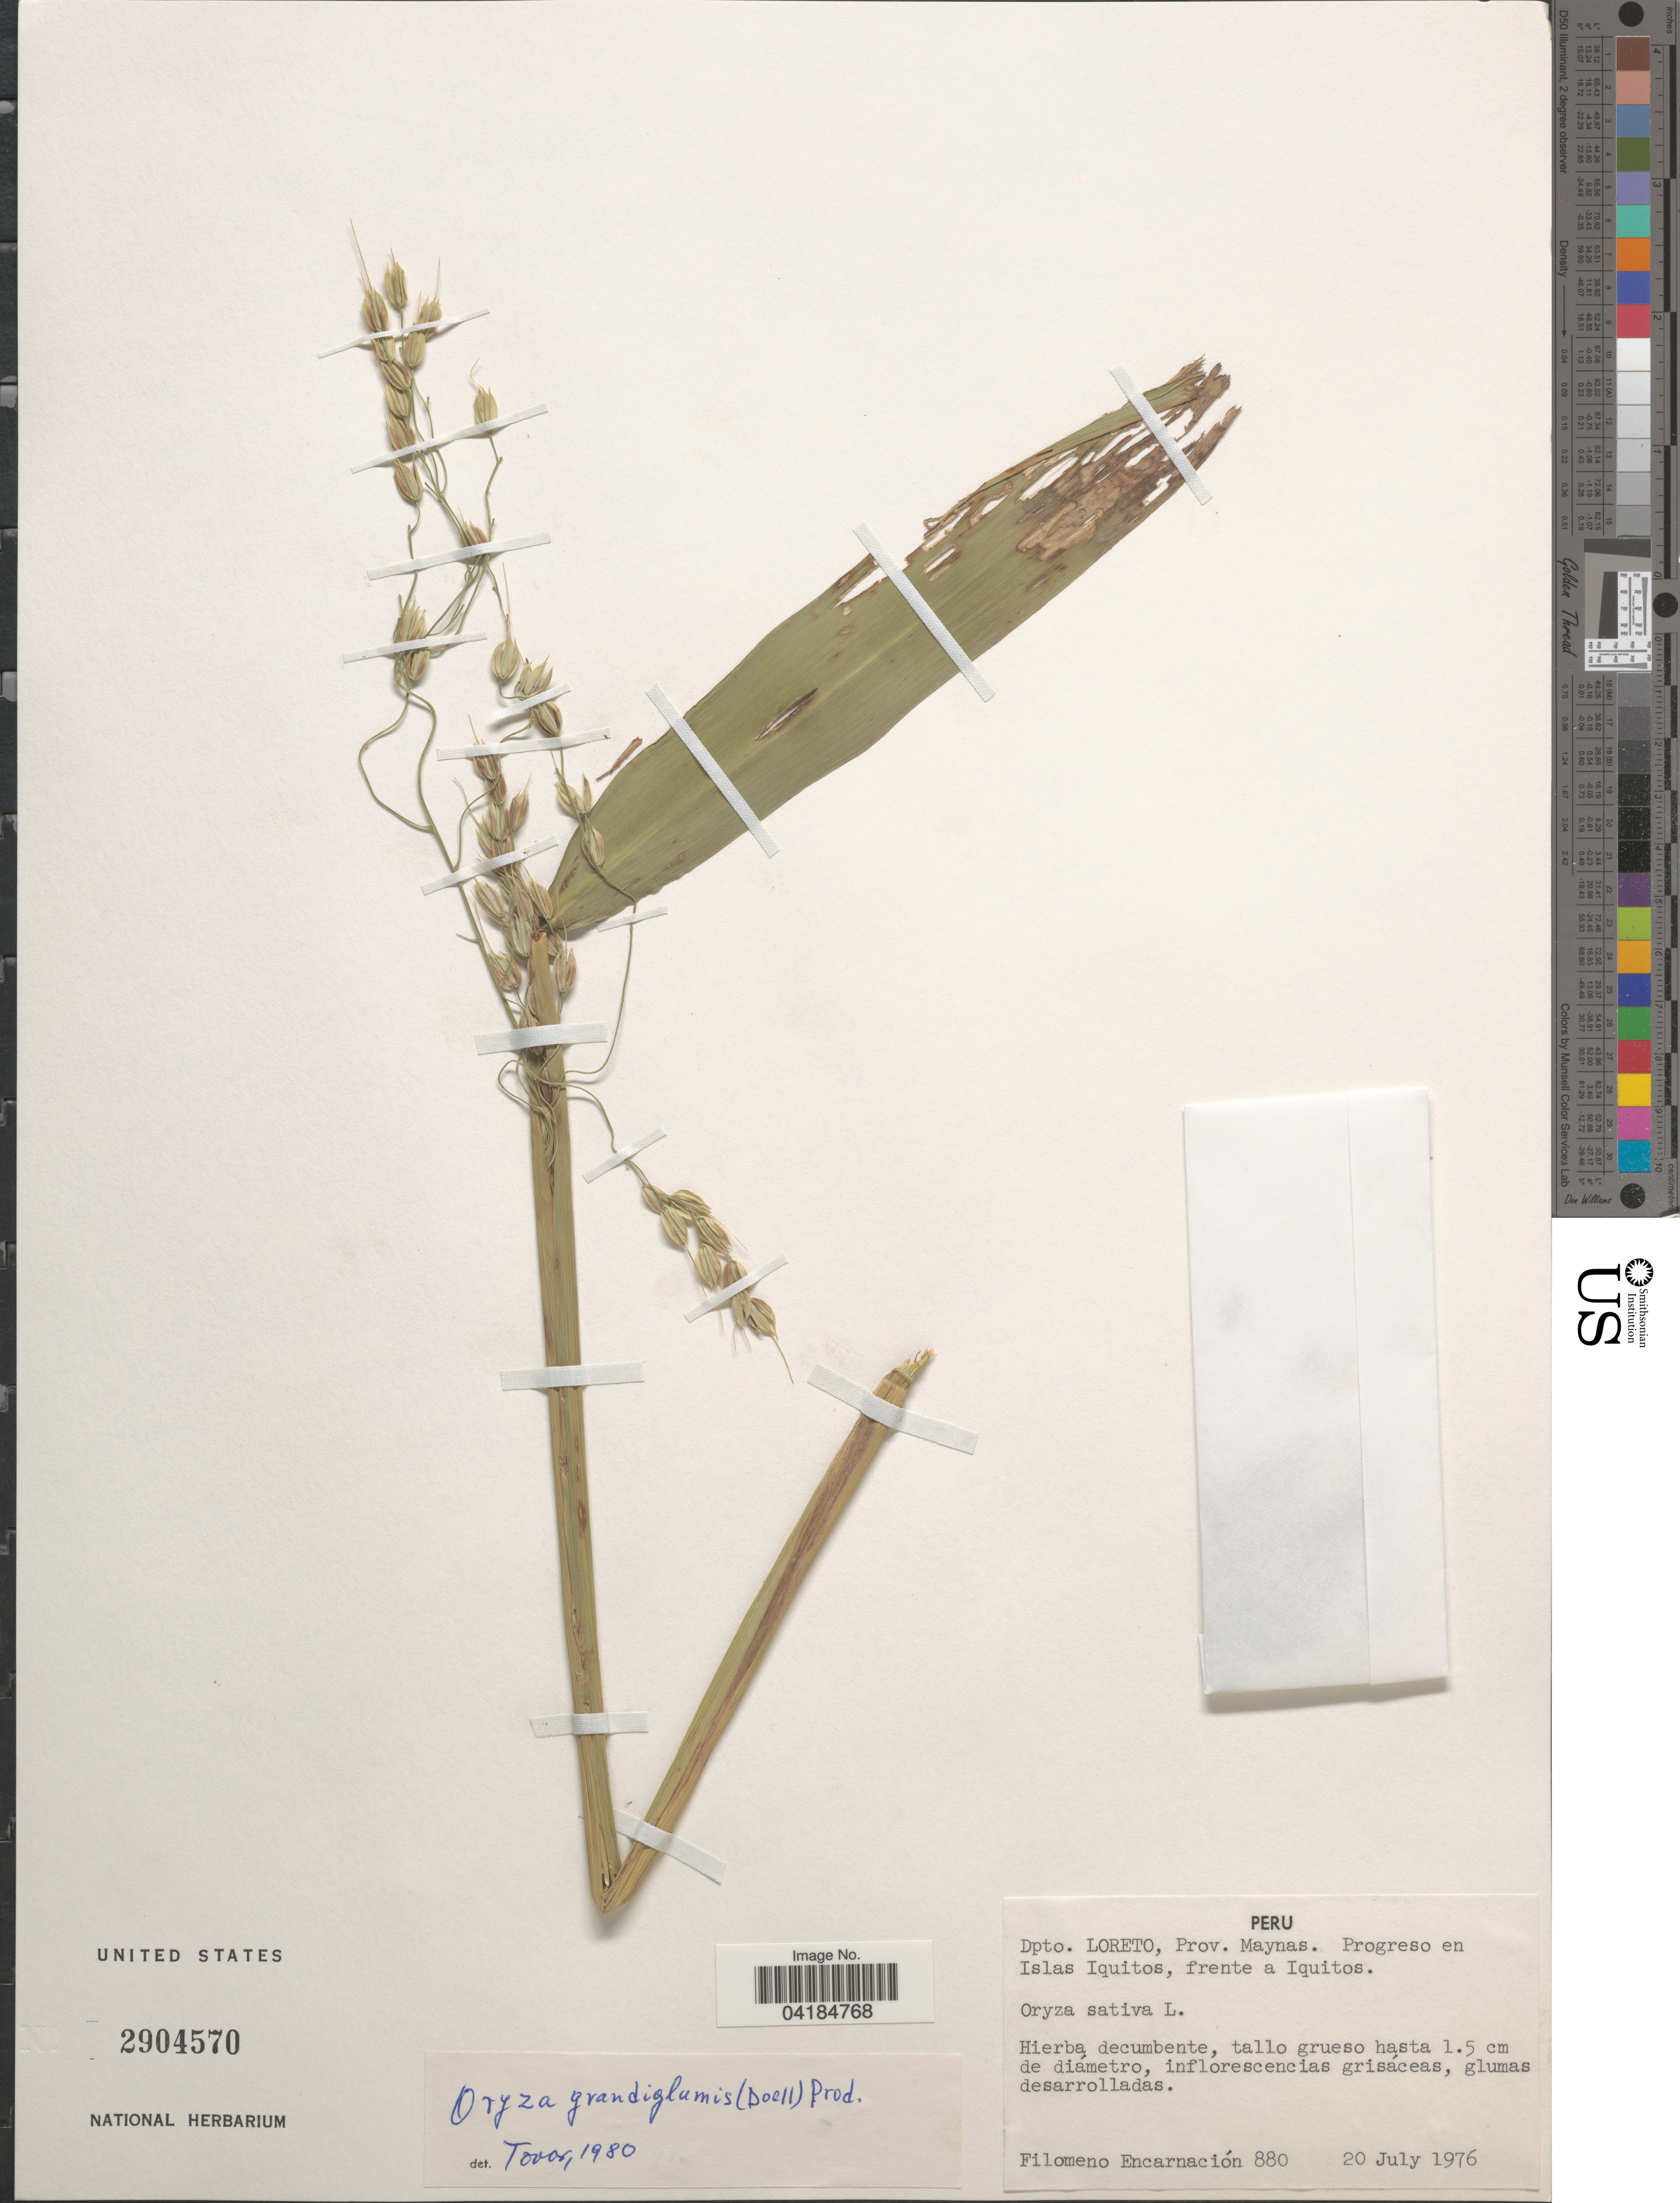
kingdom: Plantae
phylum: Tracheophyta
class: Liliopsida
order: Poales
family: Poaceae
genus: Oryza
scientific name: Oryza grandiglumis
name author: (Döll) Prod.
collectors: F. Encarnación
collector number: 880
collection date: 1976-07-20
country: Peru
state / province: Loreto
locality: Dpto. Loreto, Prov. Maynas. Progreso en Islas Iquitos, frente a Iquitos.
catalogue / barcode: US 2904570